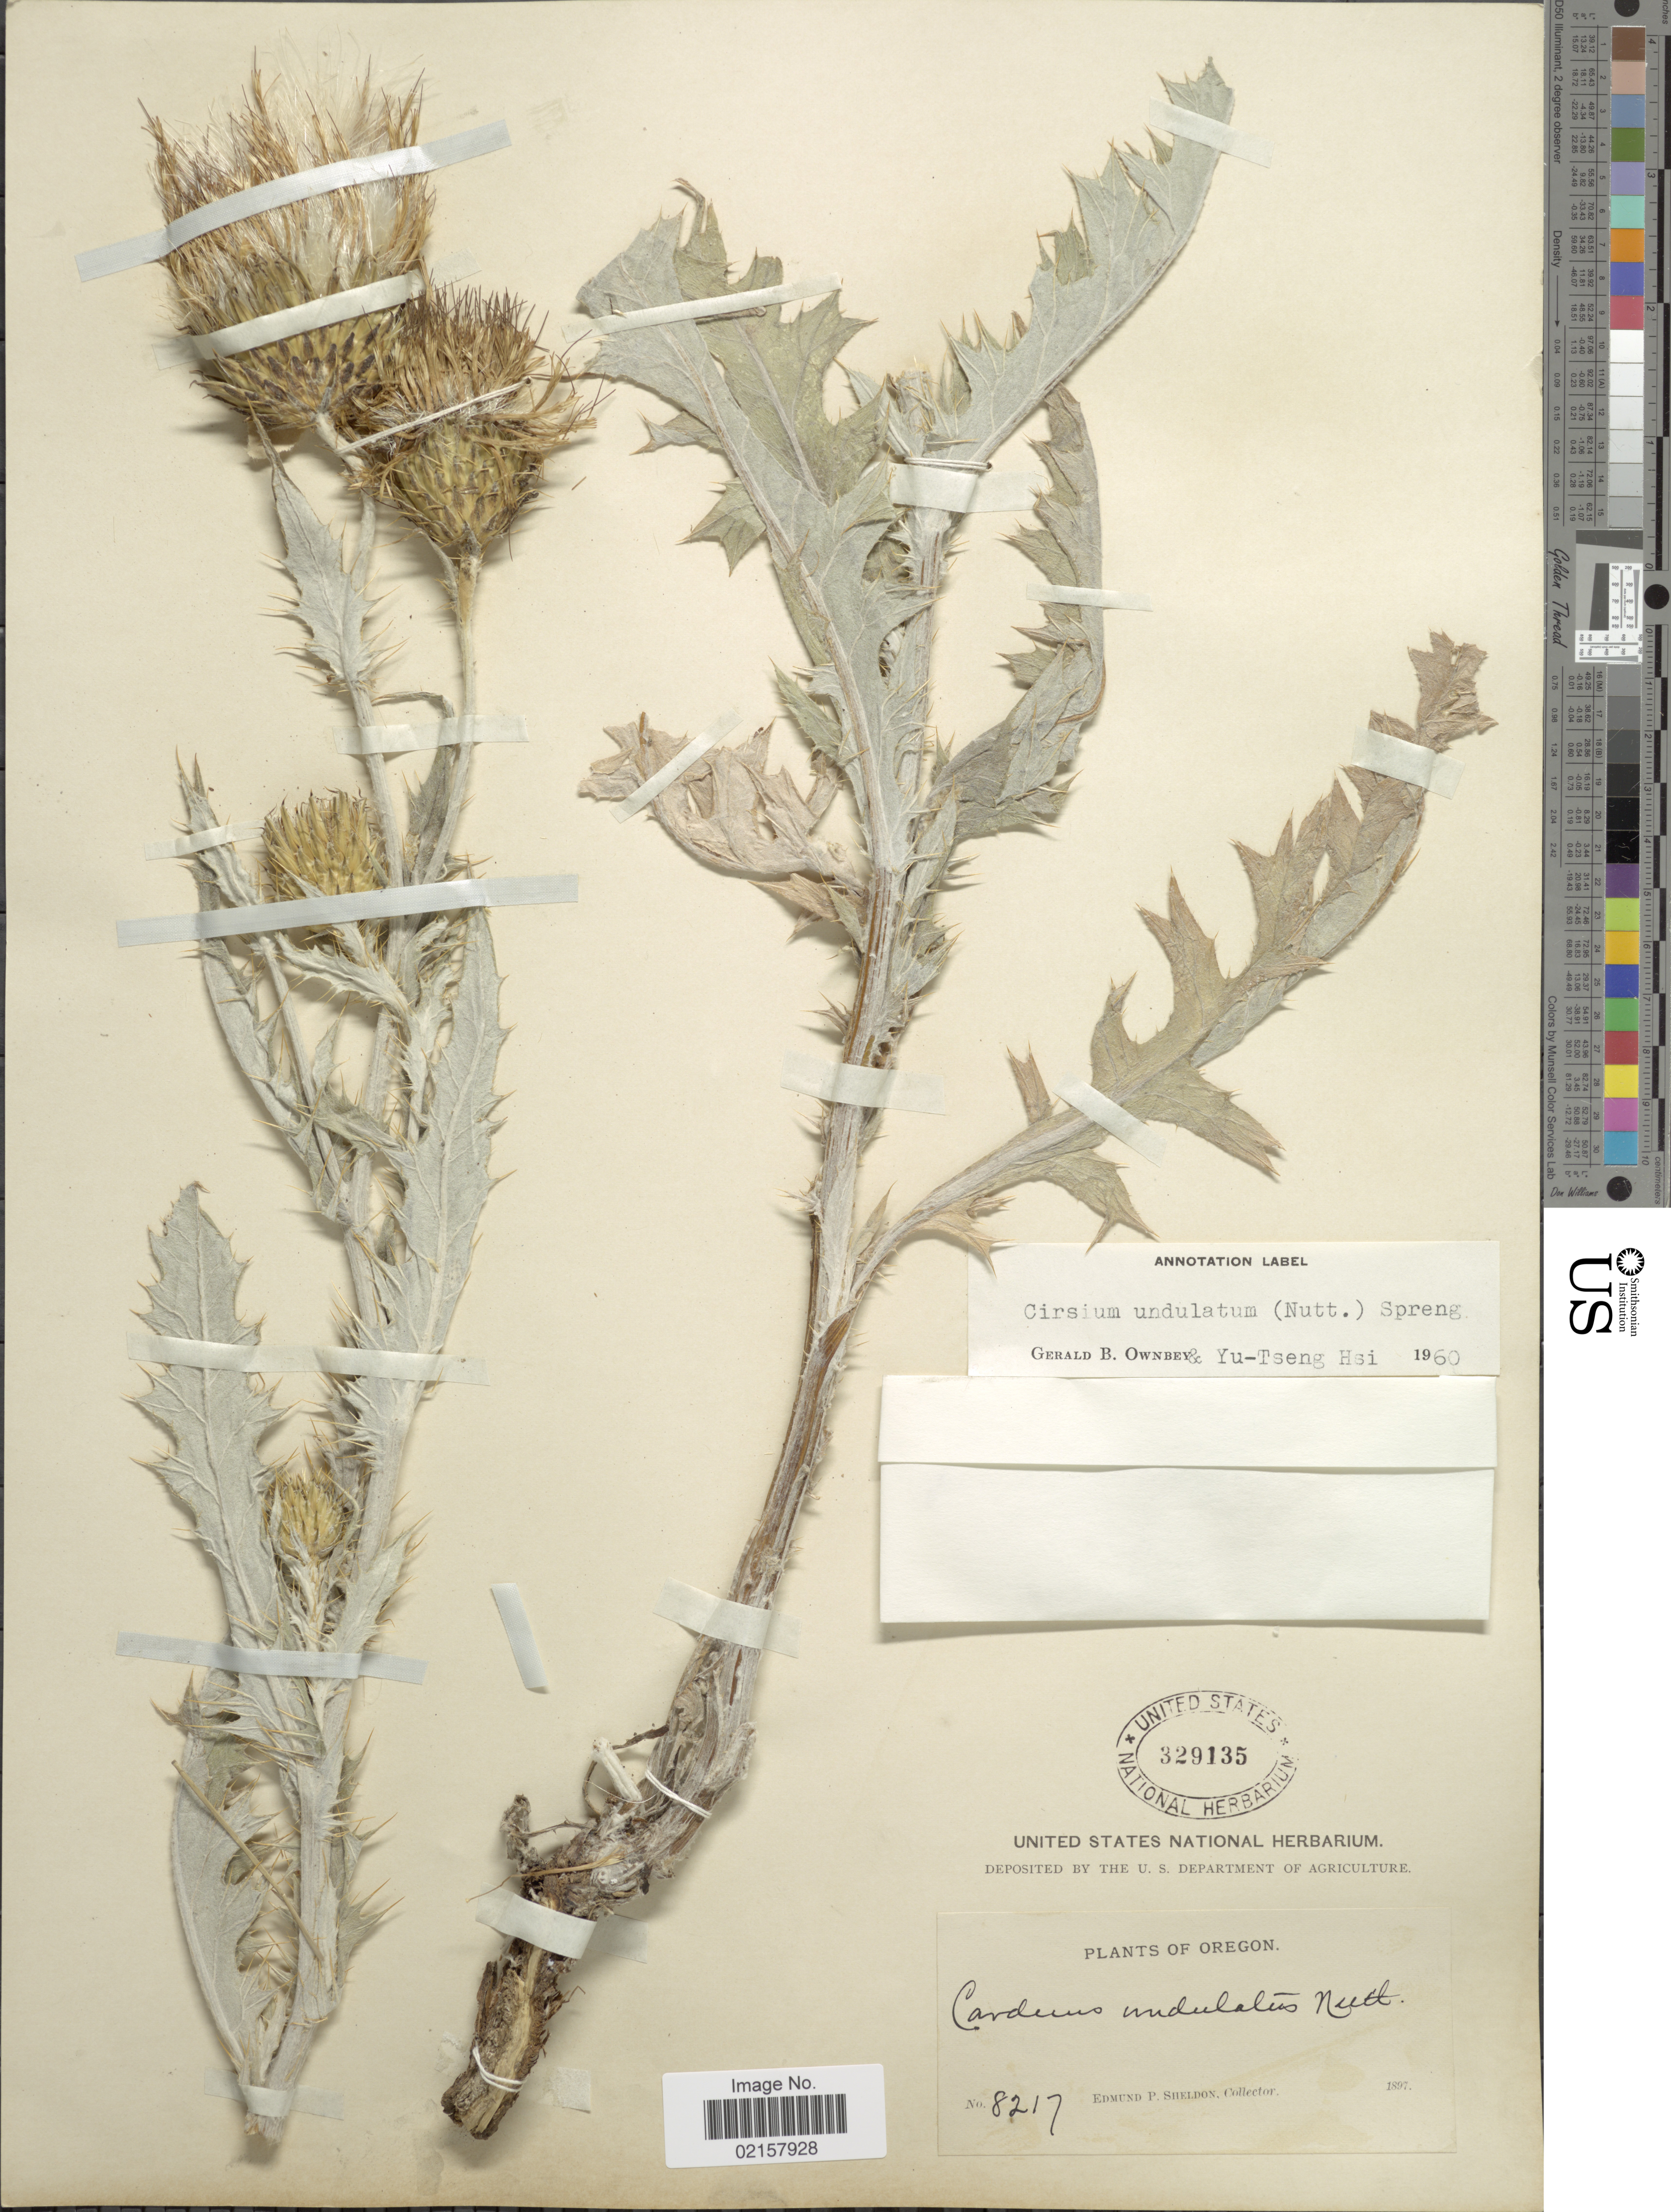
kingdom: Plantae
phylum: Tracheophyta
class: Magnoliopsida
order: Asterales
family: Asteraceae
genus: Cirsium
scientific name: Cirsium undulatum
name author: (Nutt.) Spreng.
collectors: E. P. Sheldon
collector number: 8217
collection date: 1897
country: United States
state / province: Oregon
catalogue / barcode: US 329135